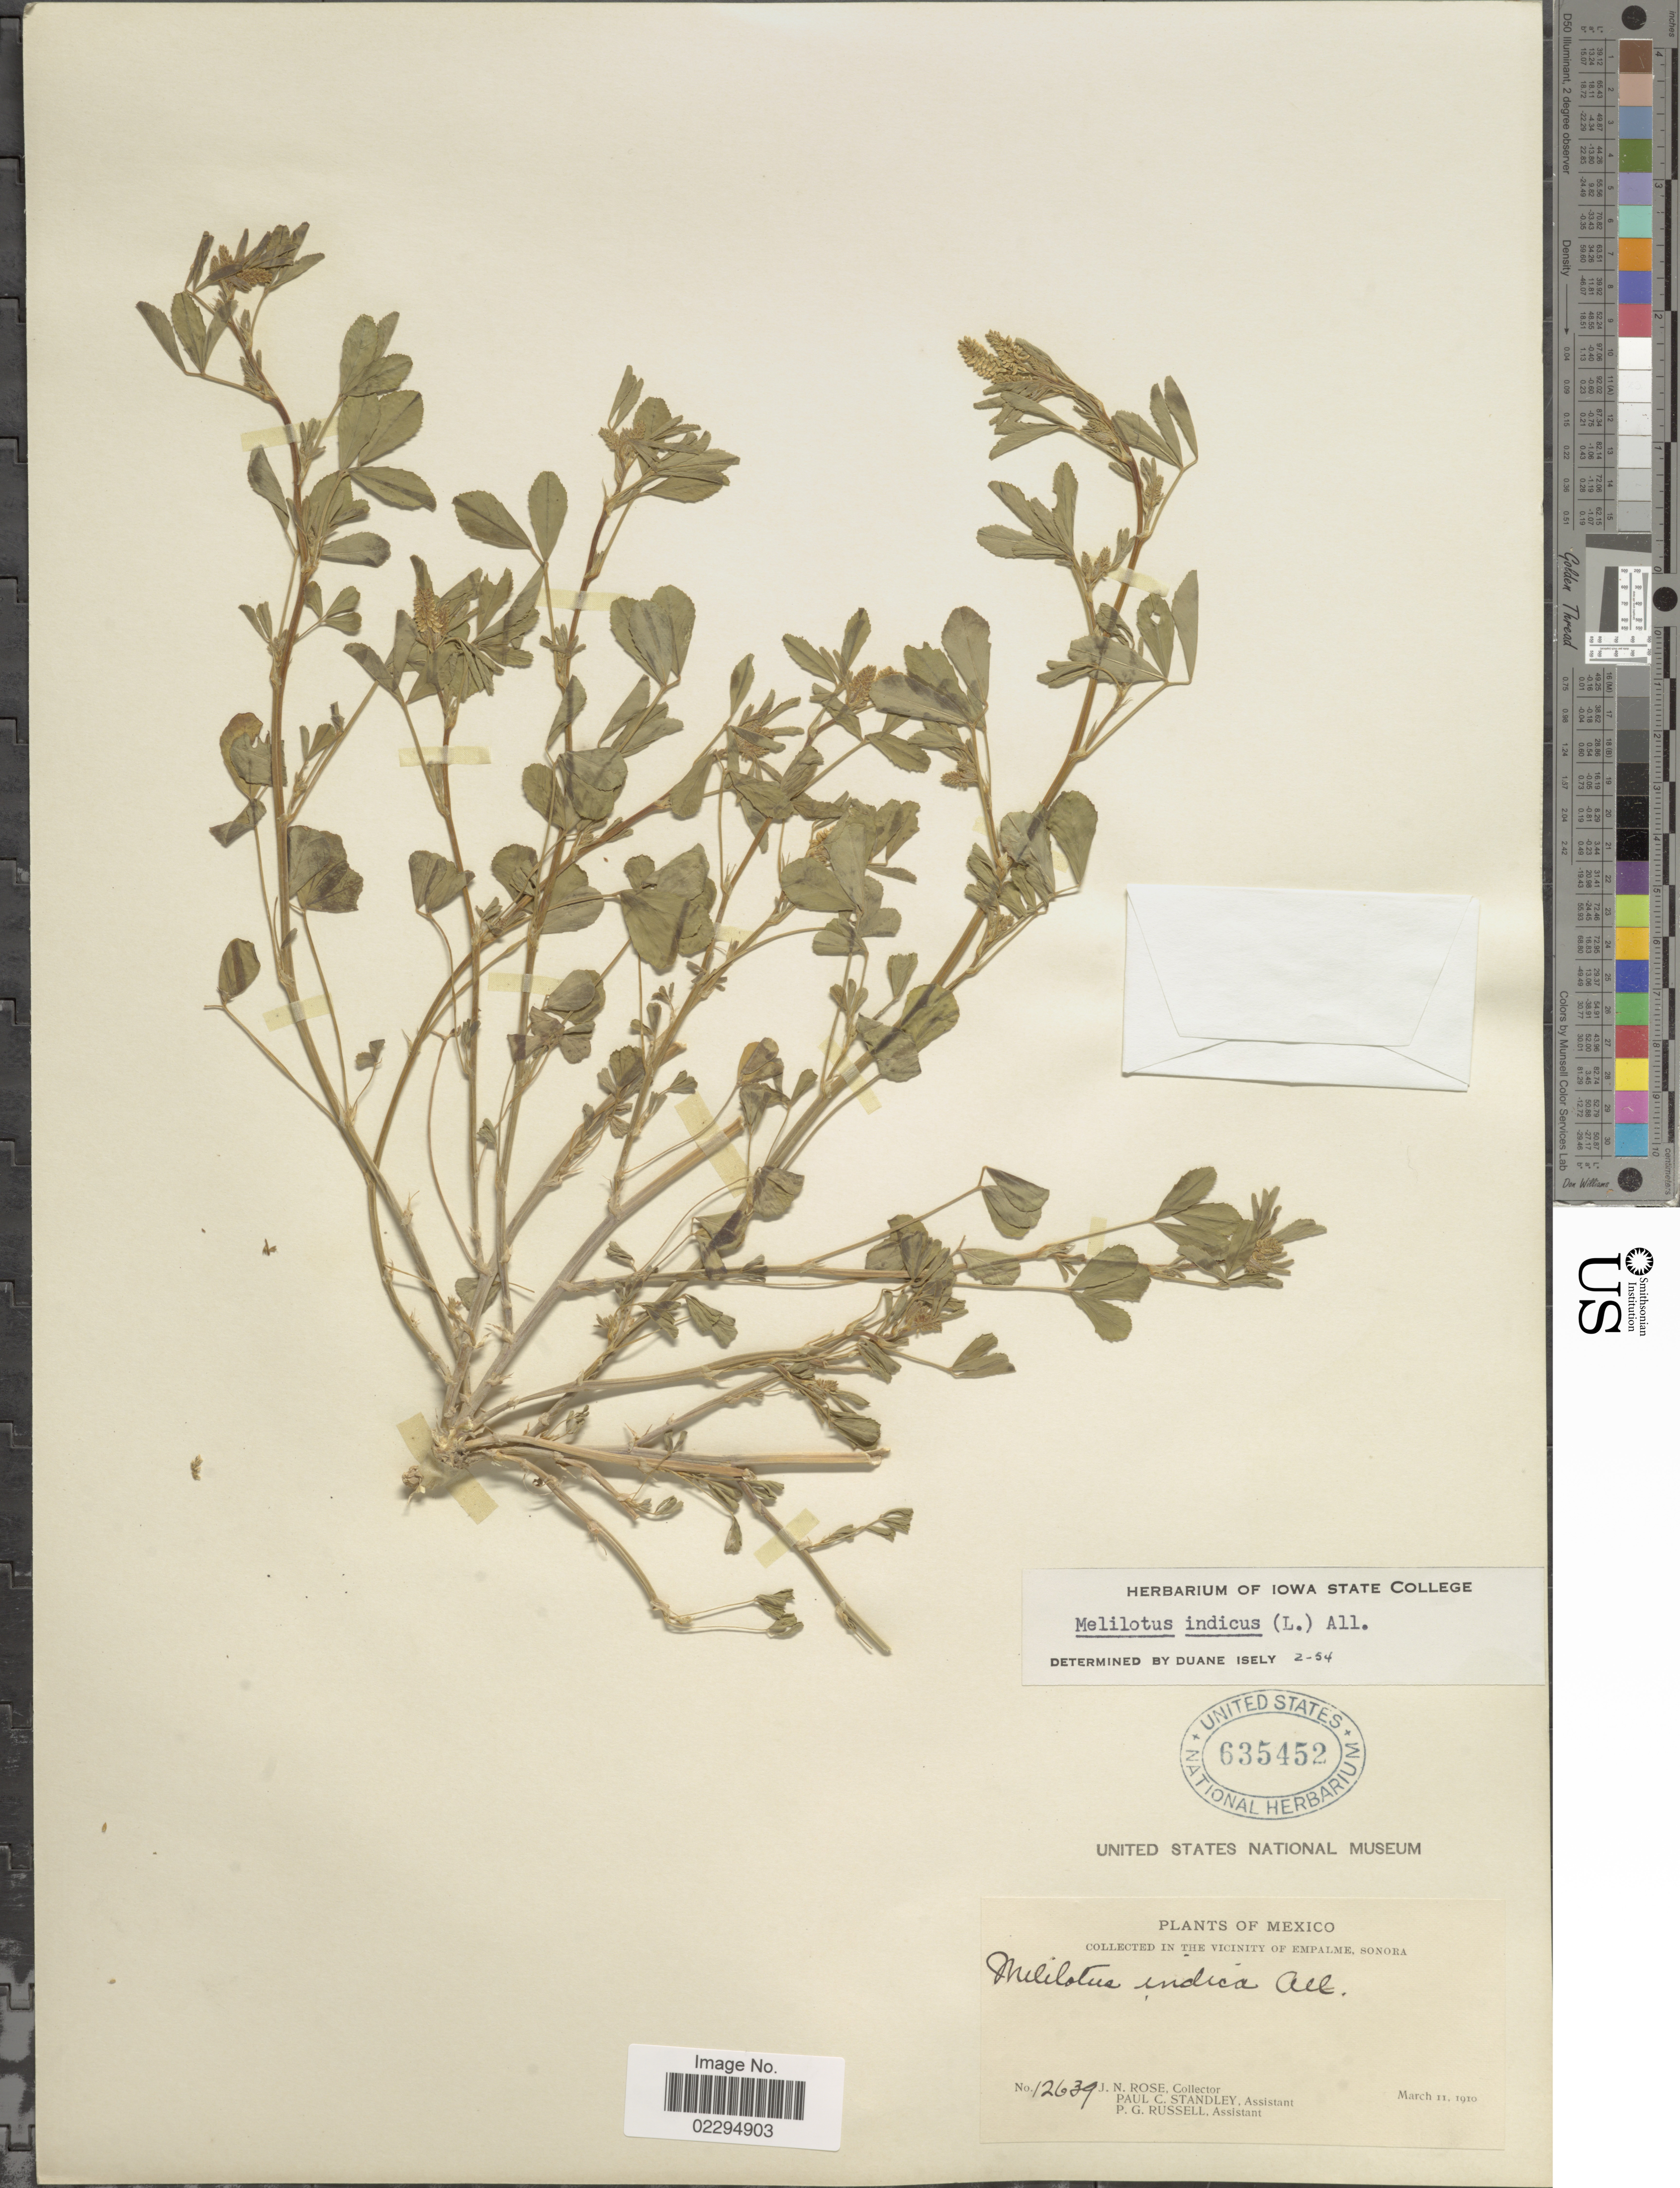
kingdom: Plantae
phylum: Tracheophyta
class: Magnoliopsida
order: Fabales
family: Fabaceae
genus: Melilotus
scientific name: Melilotus indicus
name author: (L.) All.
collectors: J. N. Rose, P. C. Standley & P. G. Russell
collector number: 12639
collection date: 1910-03-11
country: Mexico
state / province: Sonora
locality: In the vicinity of Empalme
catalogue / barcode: US 635452